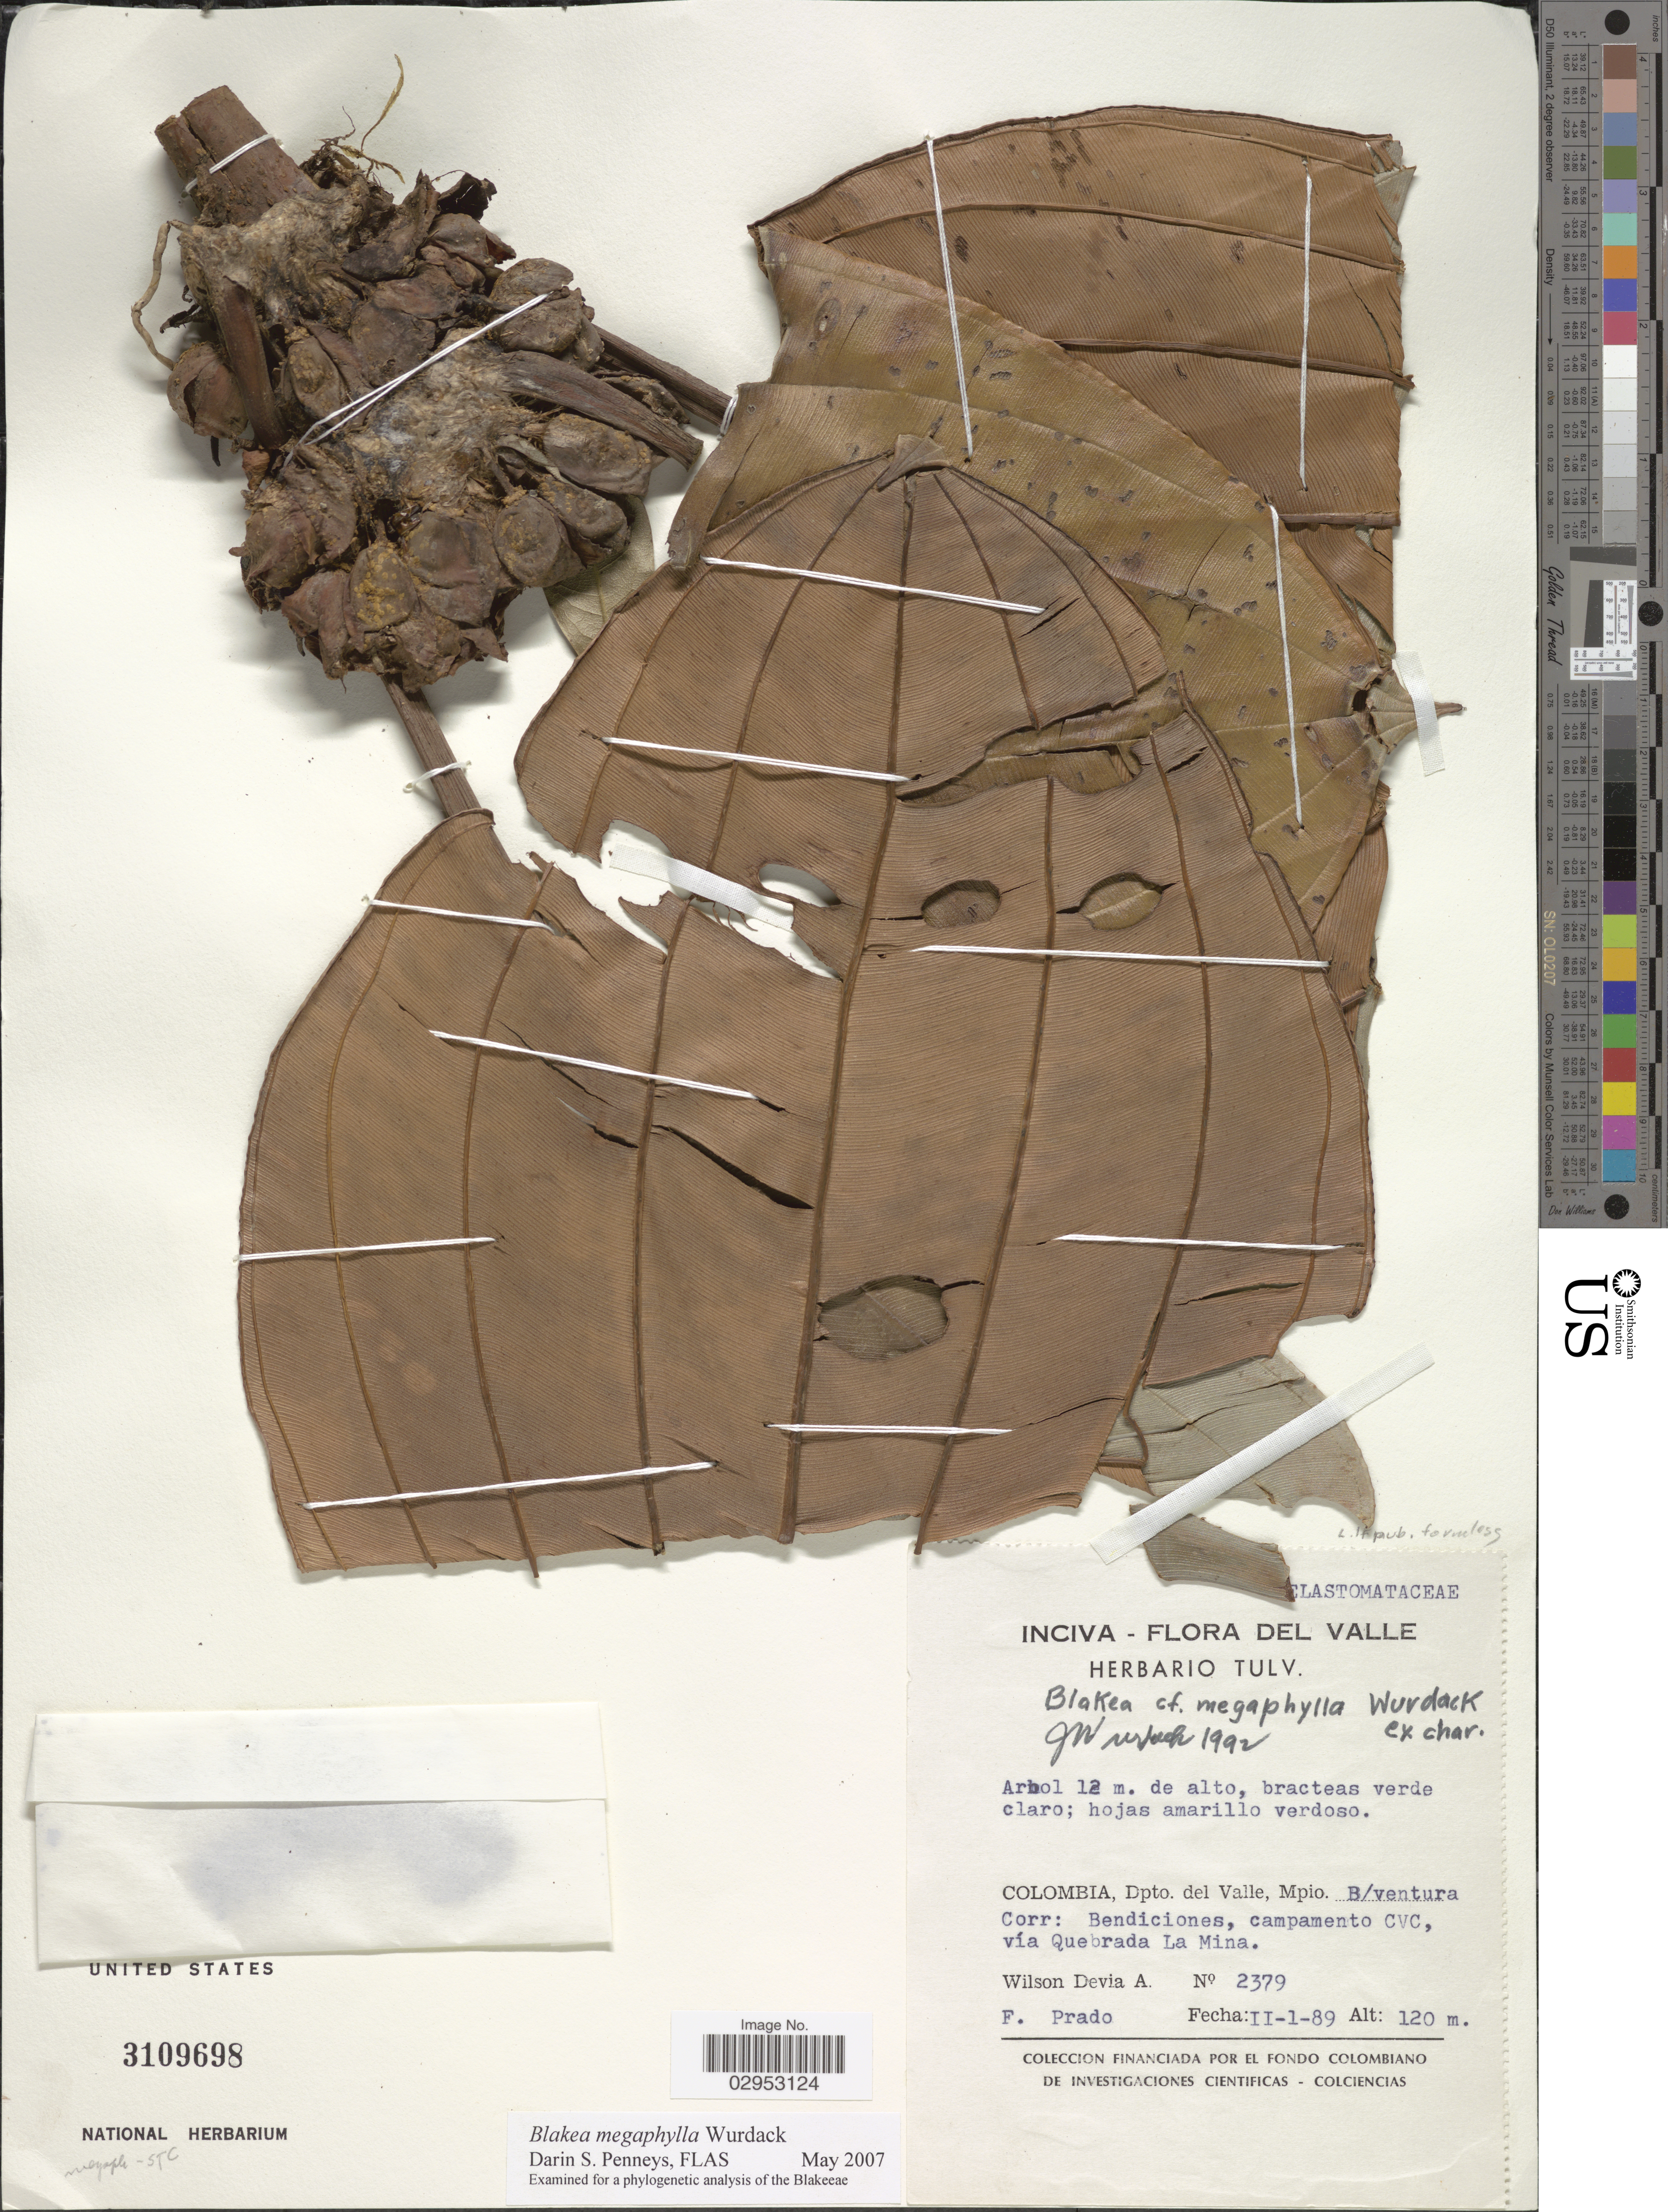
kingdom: Plantae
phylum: Tracheophyta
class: Magnoliopsida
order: Myrtales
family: Melastomataceae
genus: Blakea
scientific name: Blakea megaphylla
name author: Wurdack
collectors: W. Devia A. & Prado. F.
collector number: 2379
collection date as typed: Transcribed d/m/y: 1/2/89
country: Colombia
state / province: Valle del Cauca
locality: Dept. del Valle, Mpio. B/ventura Corr: Bendiciones, campamento CVC, vía Quebrada La Mina.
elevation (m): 120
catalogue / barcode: US 3109698